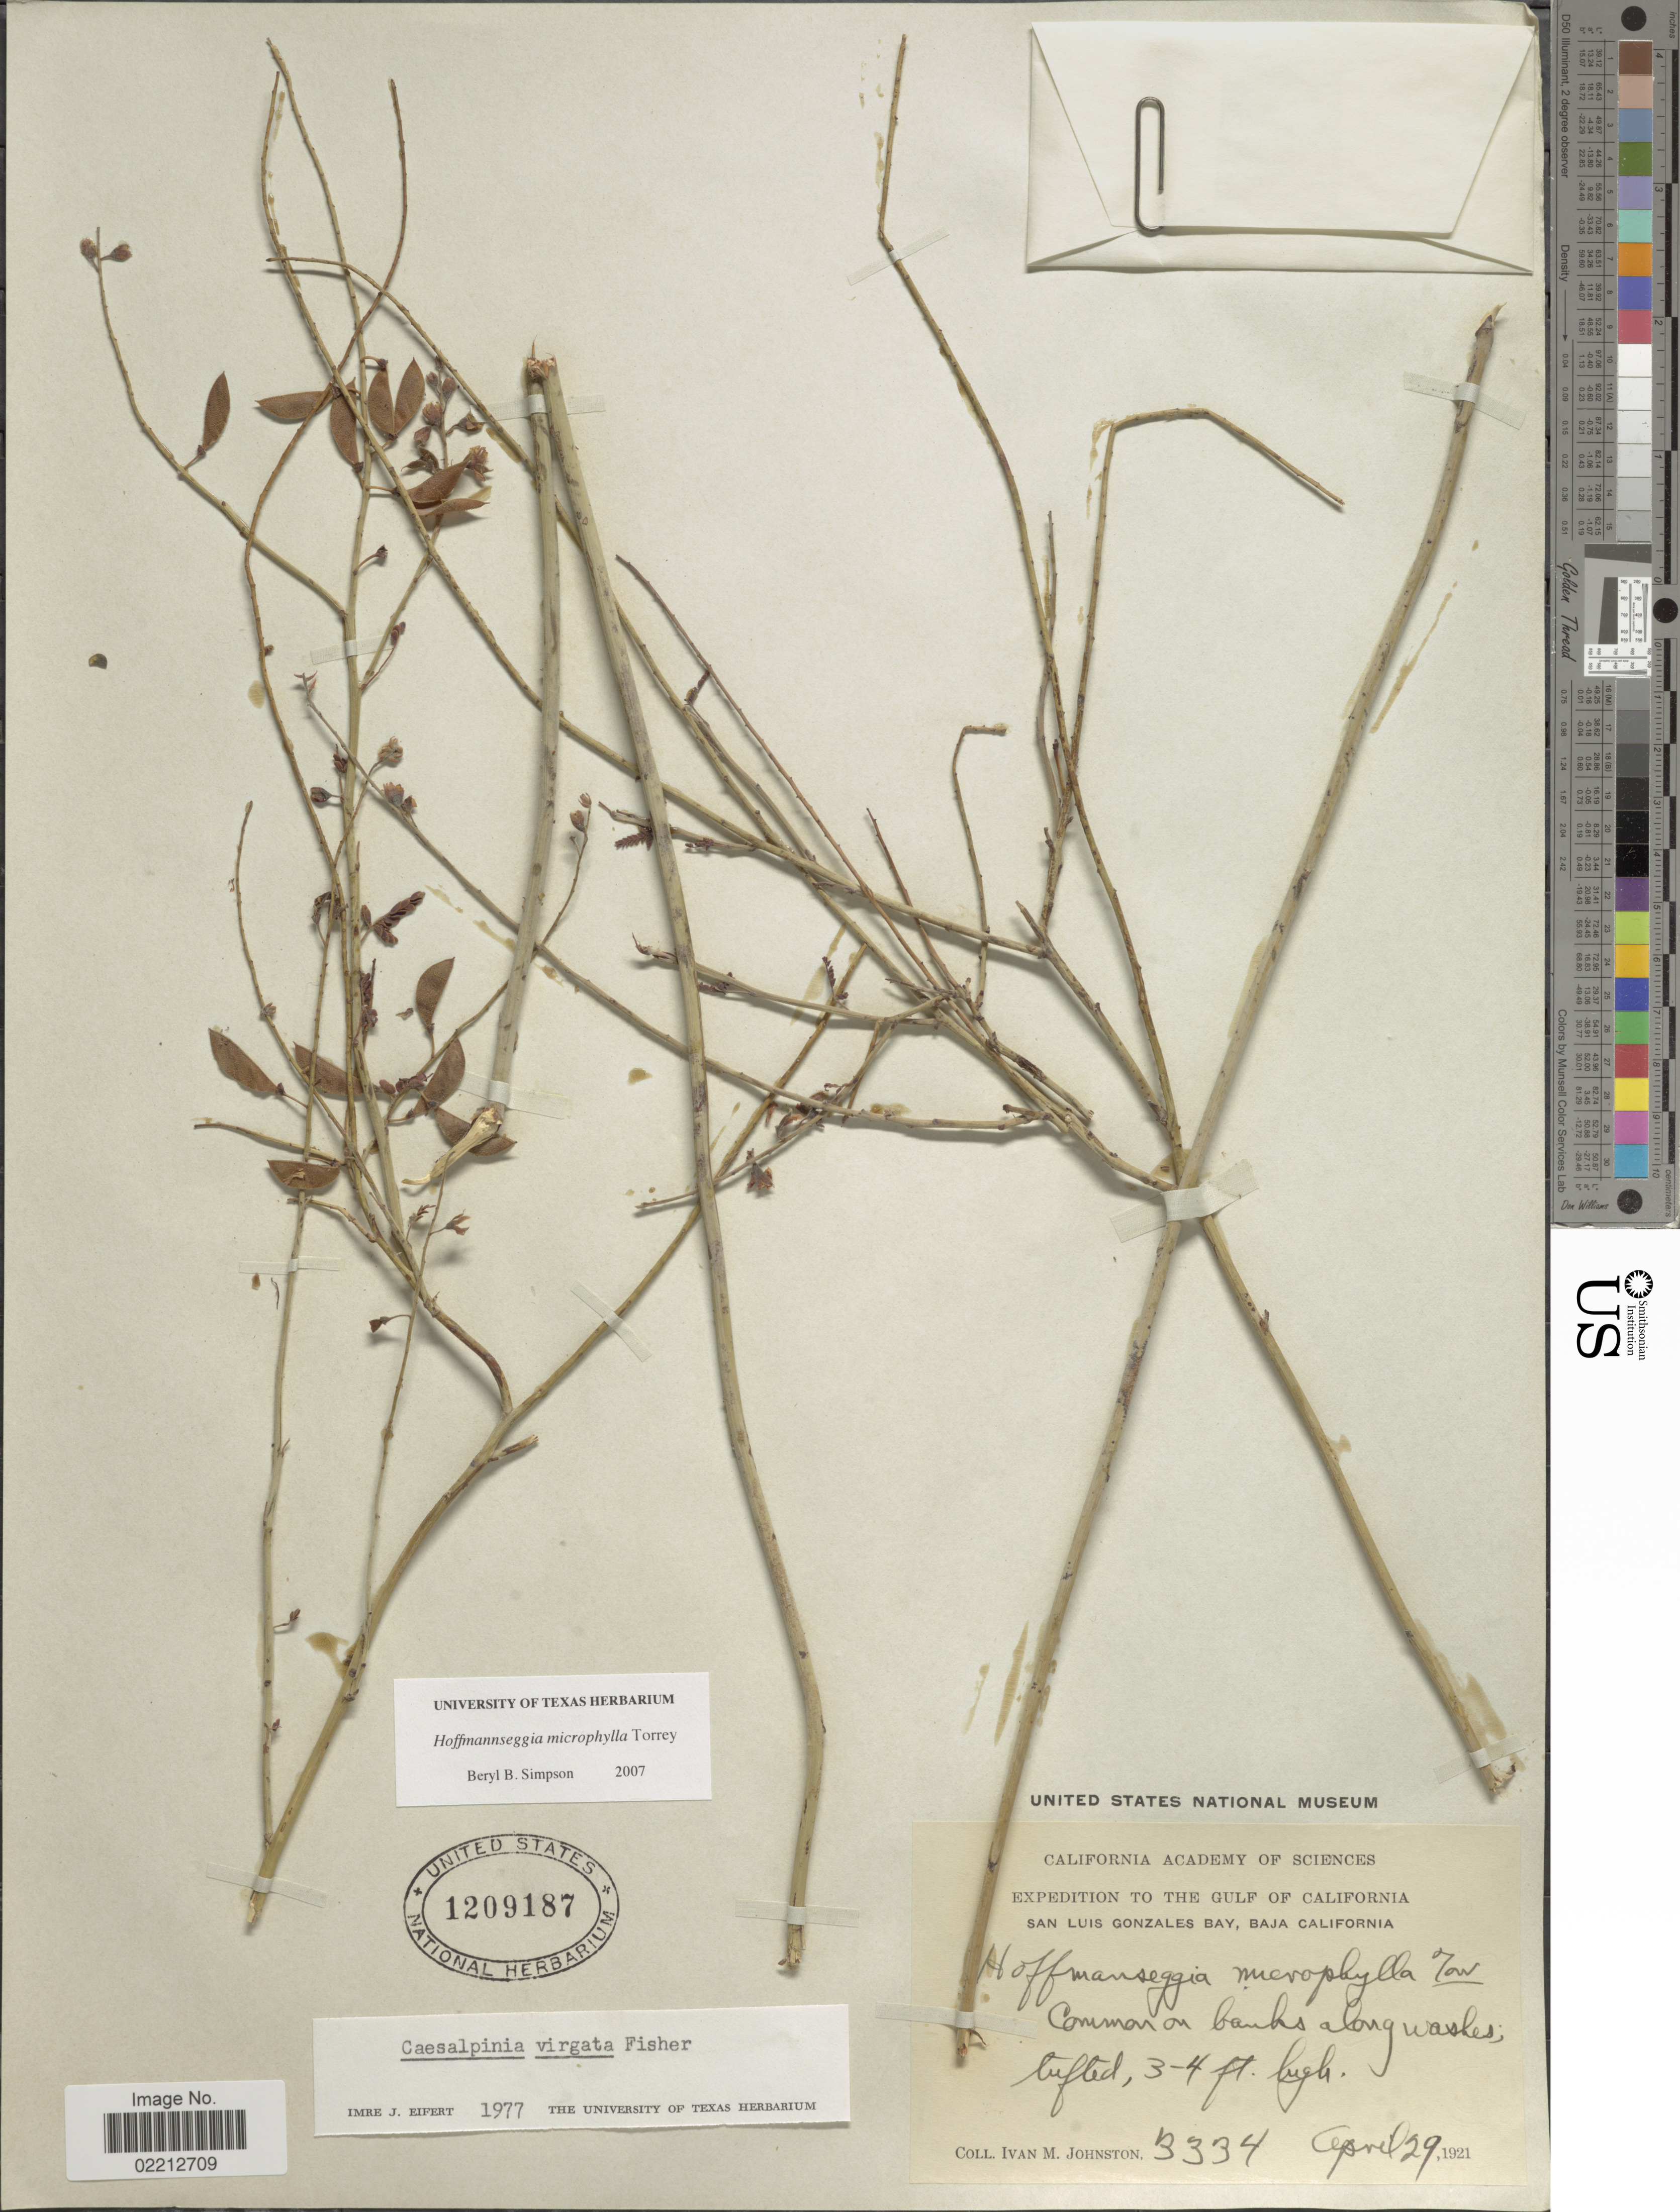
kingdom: Plantae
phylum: Tracheophyta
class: Magnoliopsida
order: Fabales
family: Fabaceae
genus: Hoffmannseggia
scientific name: Hoffmannseggia microphylla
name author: Torr.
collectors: I.M. Johnston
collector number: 3334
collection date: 1921-04-29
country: Mexico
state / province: Baja California Norte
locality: The Gulf Of California, San Luis Gonzales Bay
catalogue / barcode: US 1209187